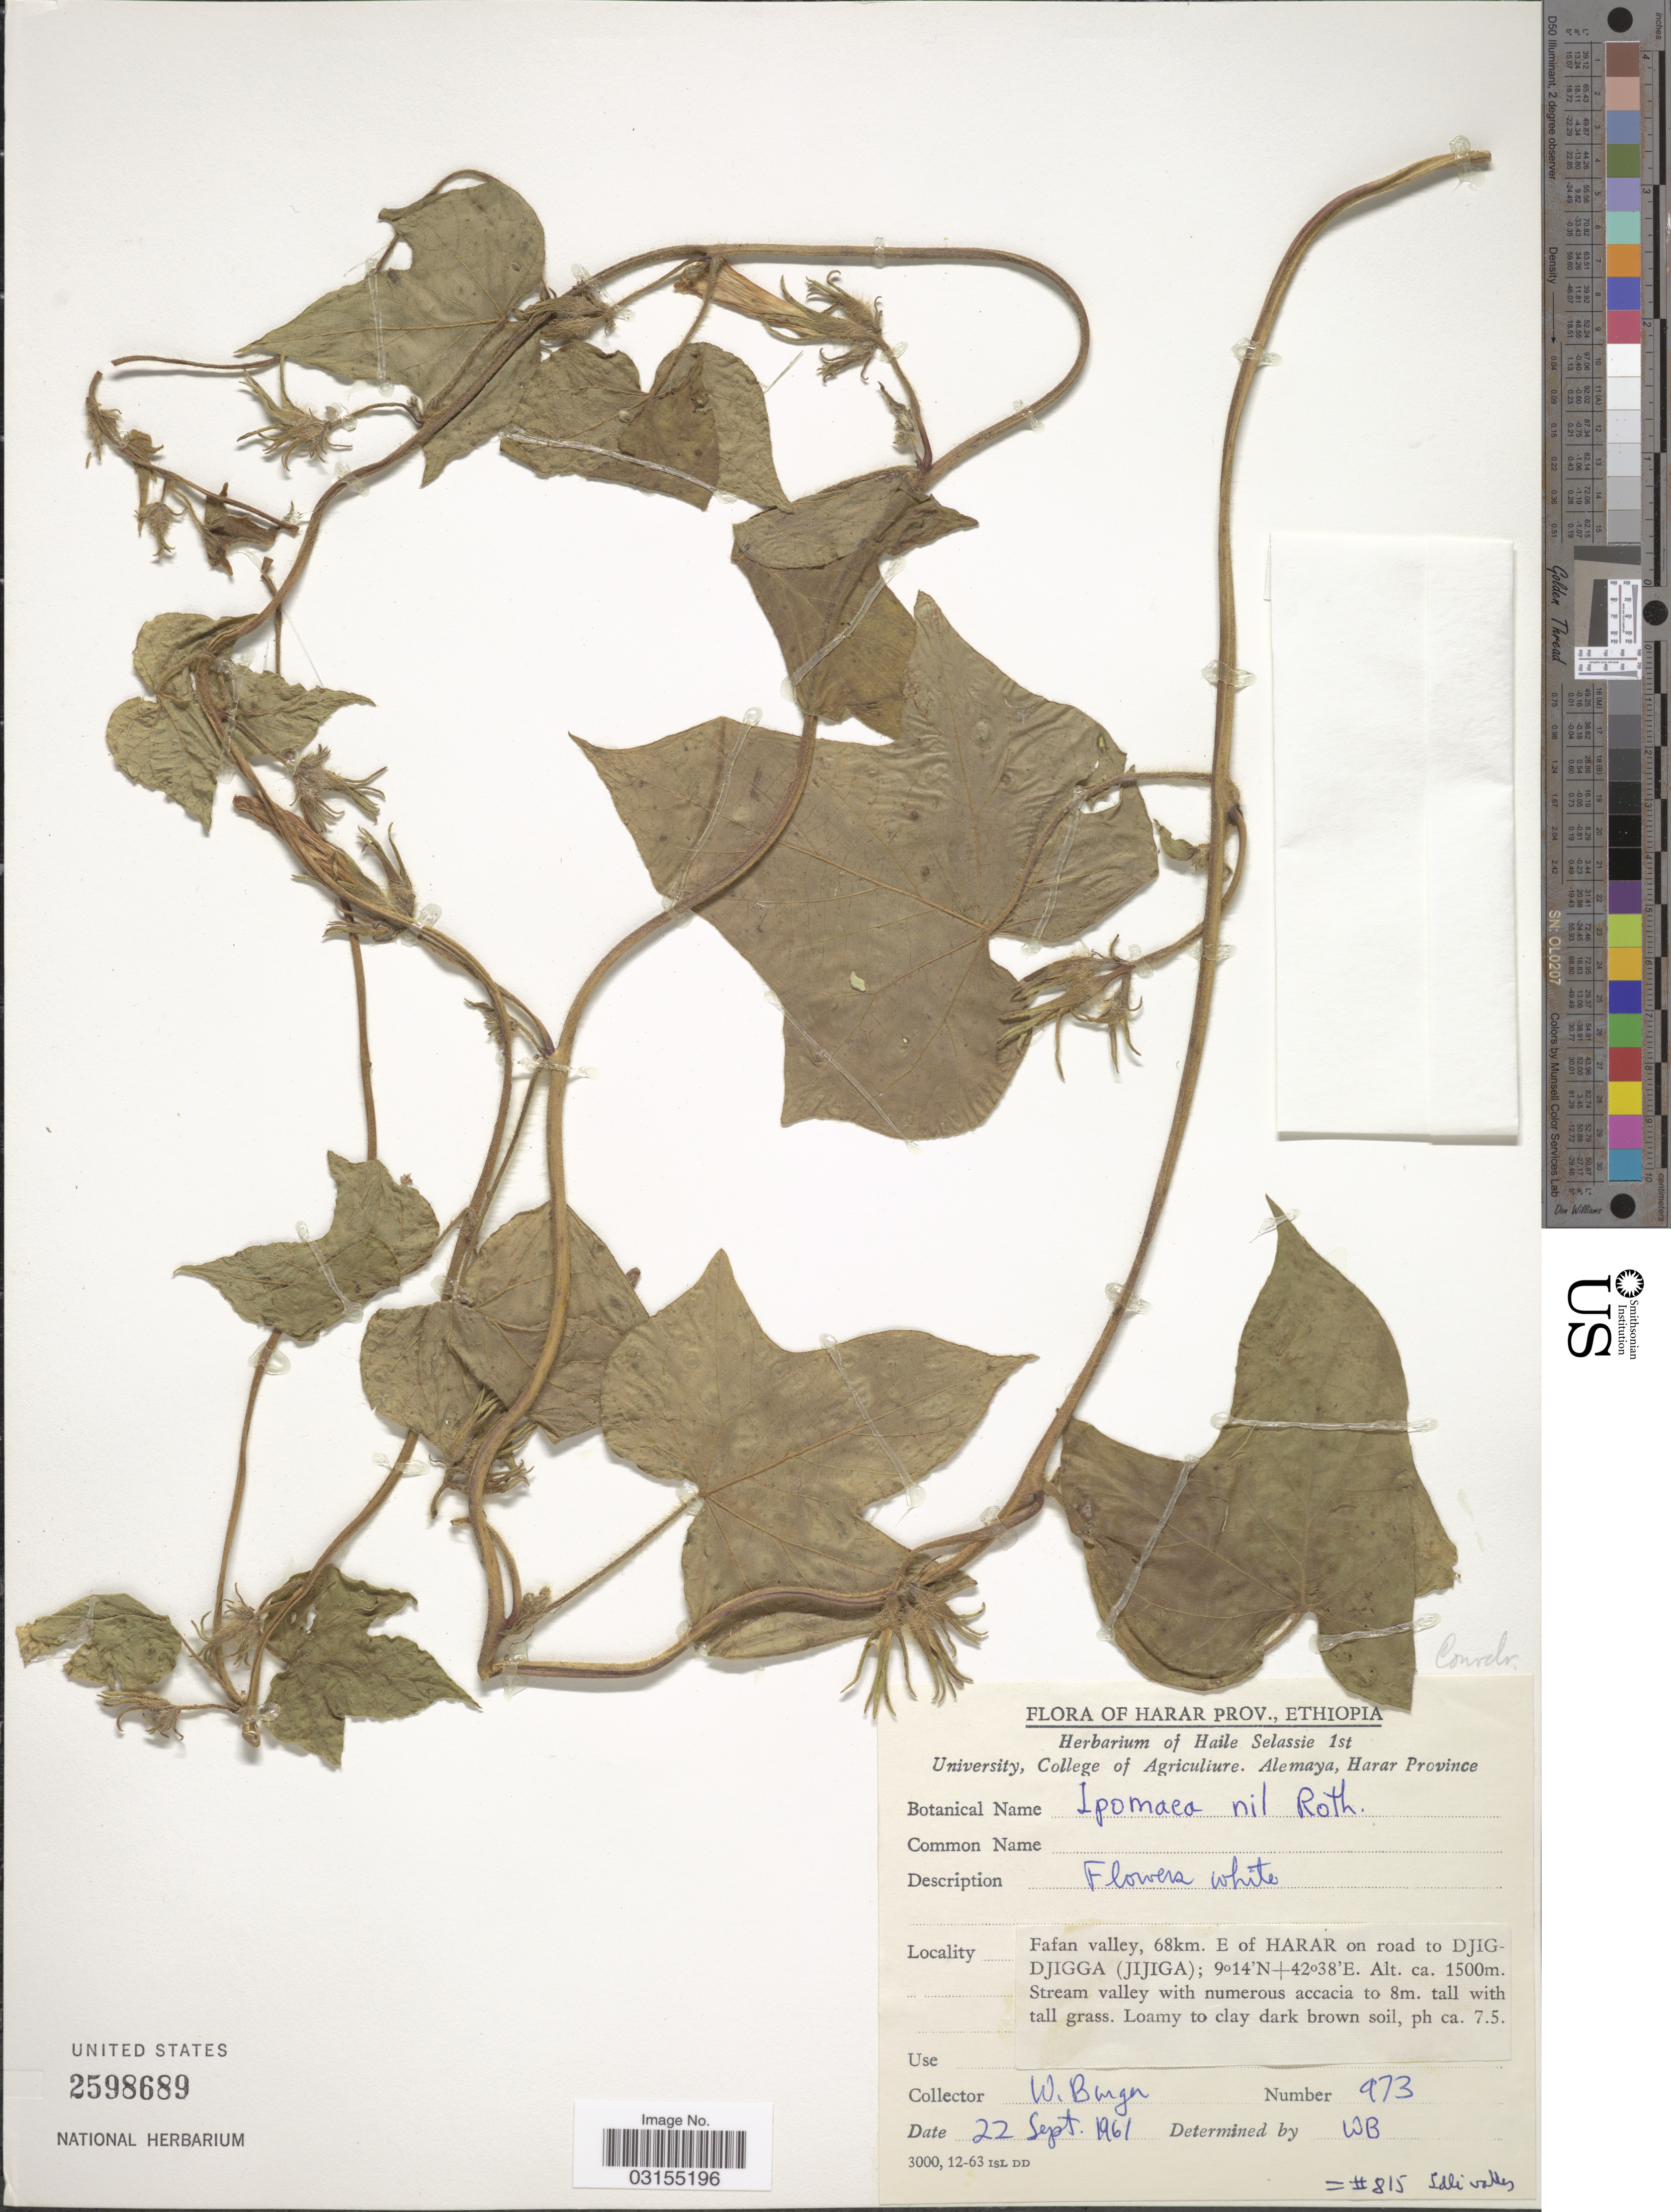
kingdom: Plantae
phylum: Tracheophyta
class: Magnoliopsida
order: Solanales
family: Convolvulaceae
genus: Ipomoea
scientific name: Ipomoea nil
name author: (L.) Roth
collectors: W. Burger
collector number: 973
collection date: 1961-09-22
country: Ethiopia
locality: Harar Prov. Fafan valley, 68km. E of Harar on road to Djigdjigga (Jijiga).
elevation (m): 1500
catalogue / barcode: US 2598689